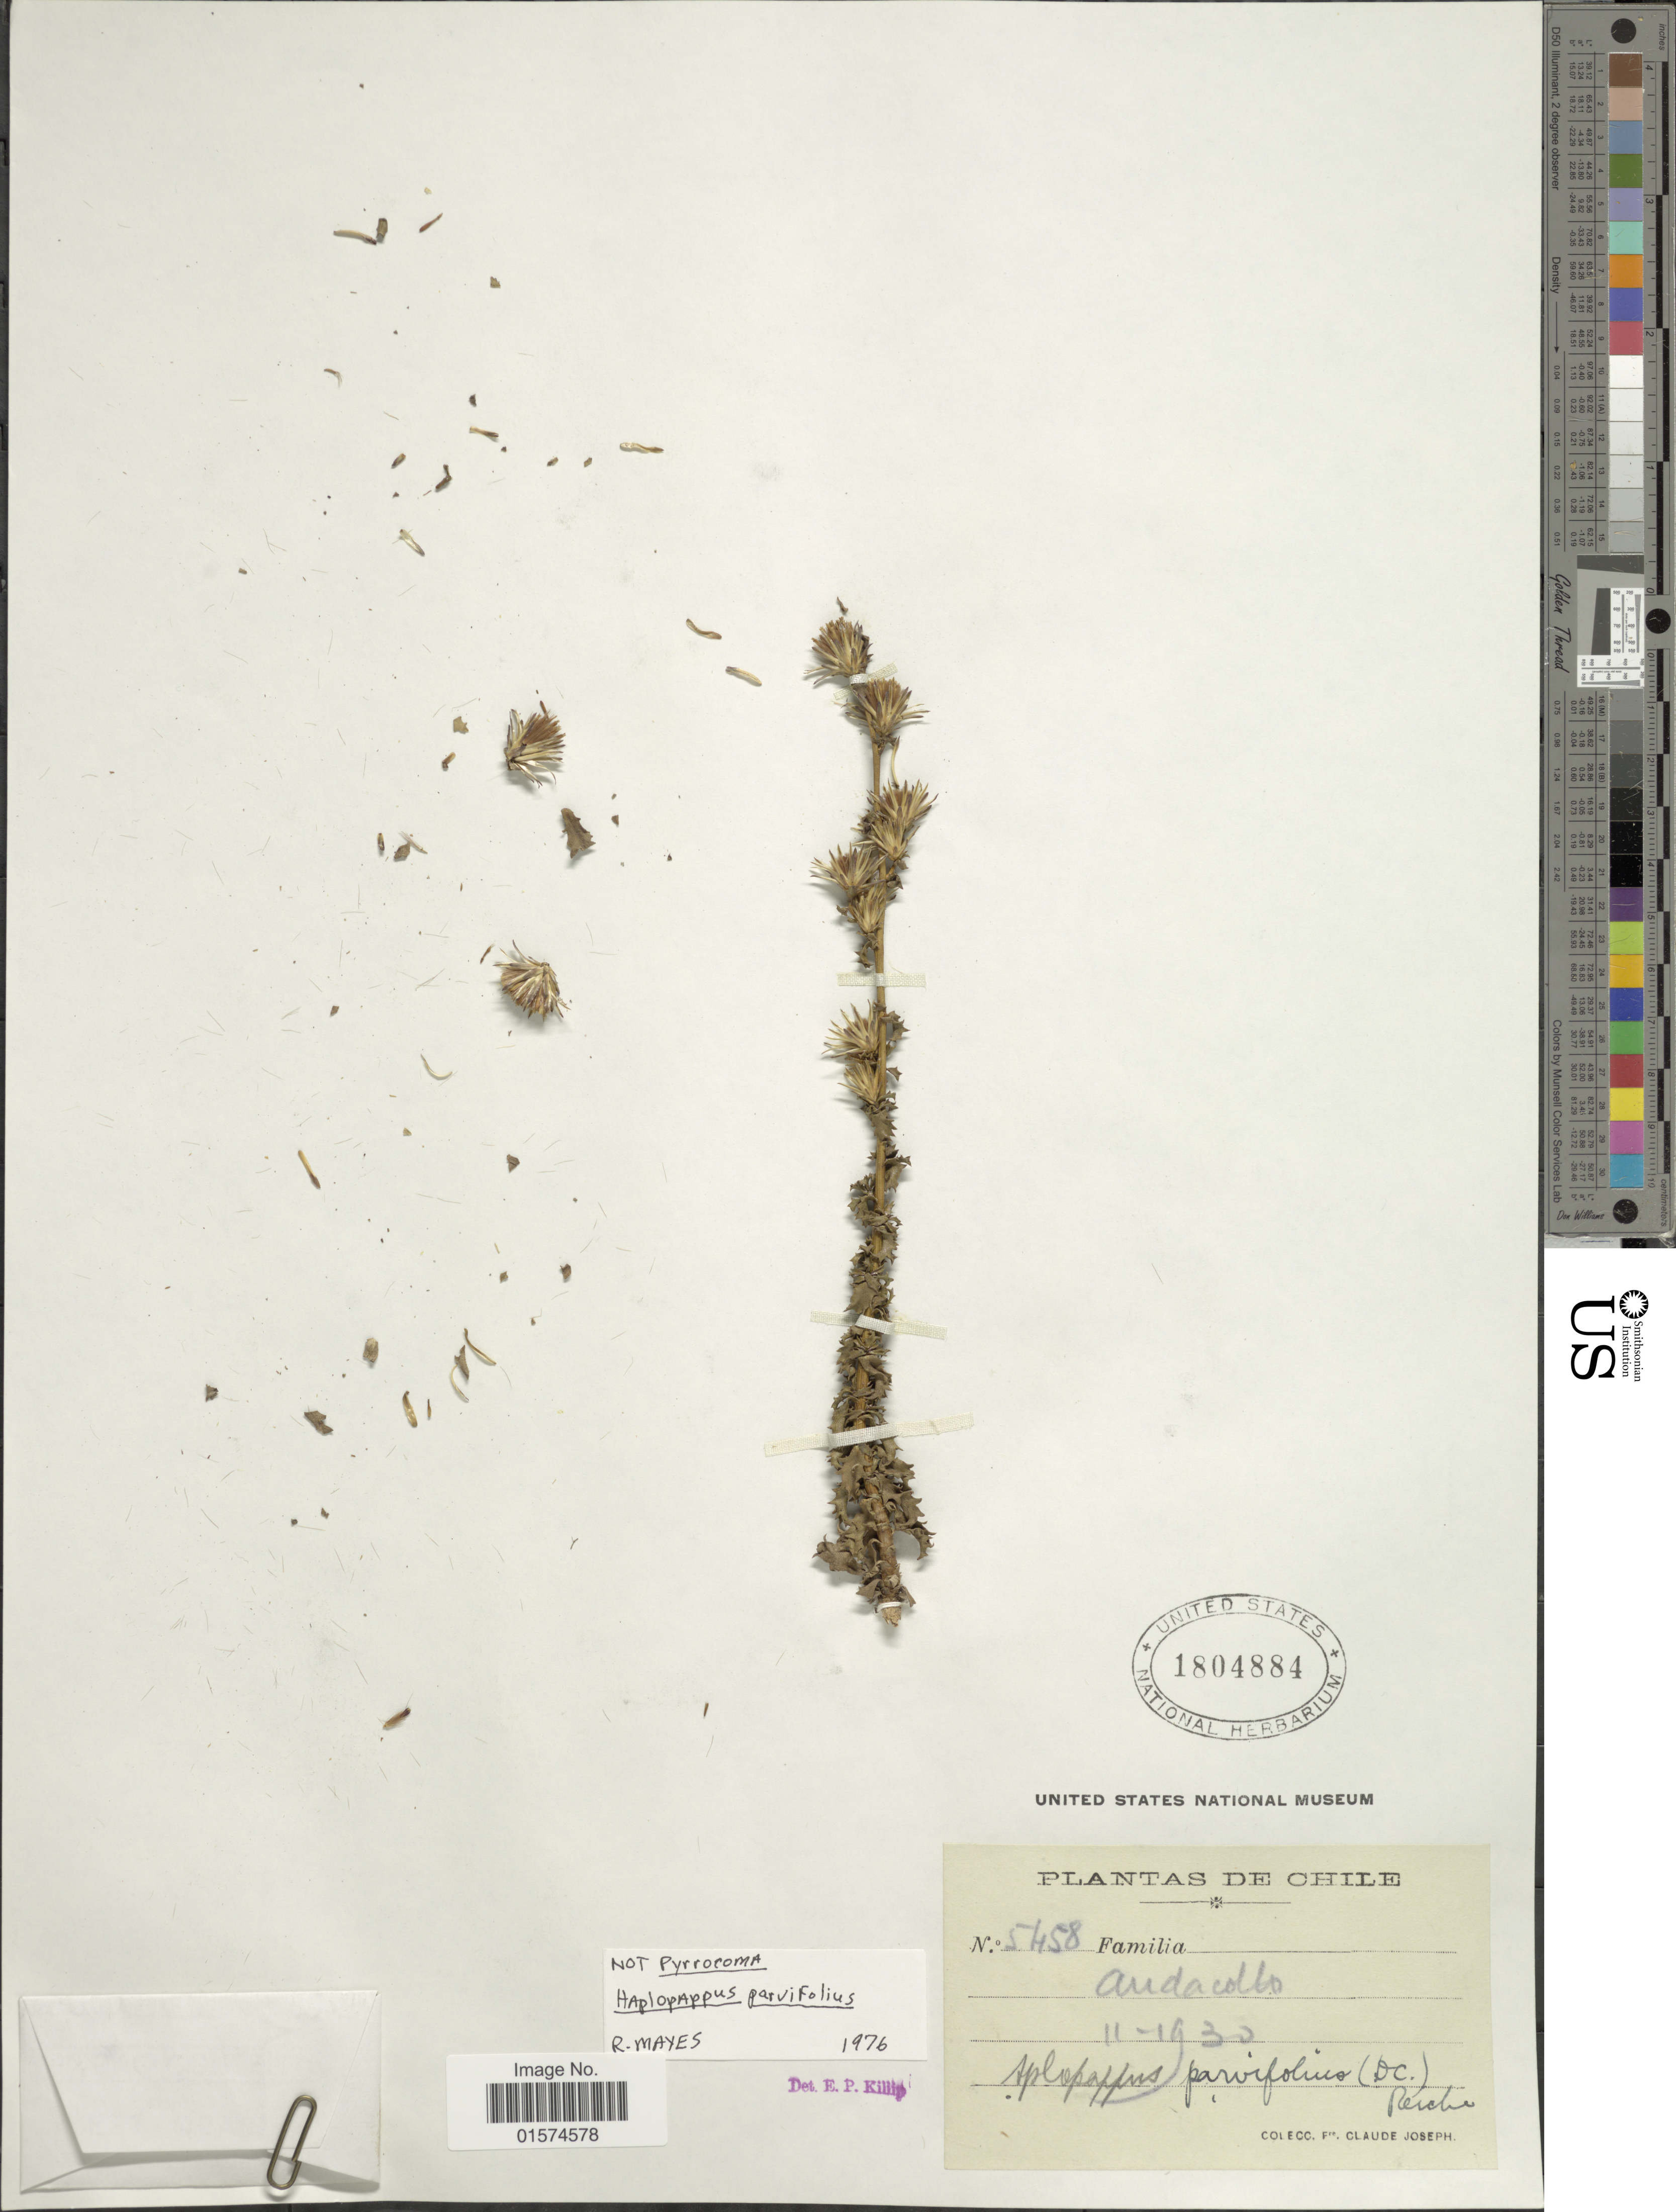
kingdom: Plantae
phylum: Tracheophyta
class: Magnoliopsida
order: Asterales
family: Asteraceae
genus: Haplopappus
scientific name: Haplopappus parvifolius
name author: (DC.) Gray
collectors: Frere Claude Joseph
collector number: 5458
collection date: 1930-11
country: Chile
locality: Andacollo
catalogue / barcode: US 1804884